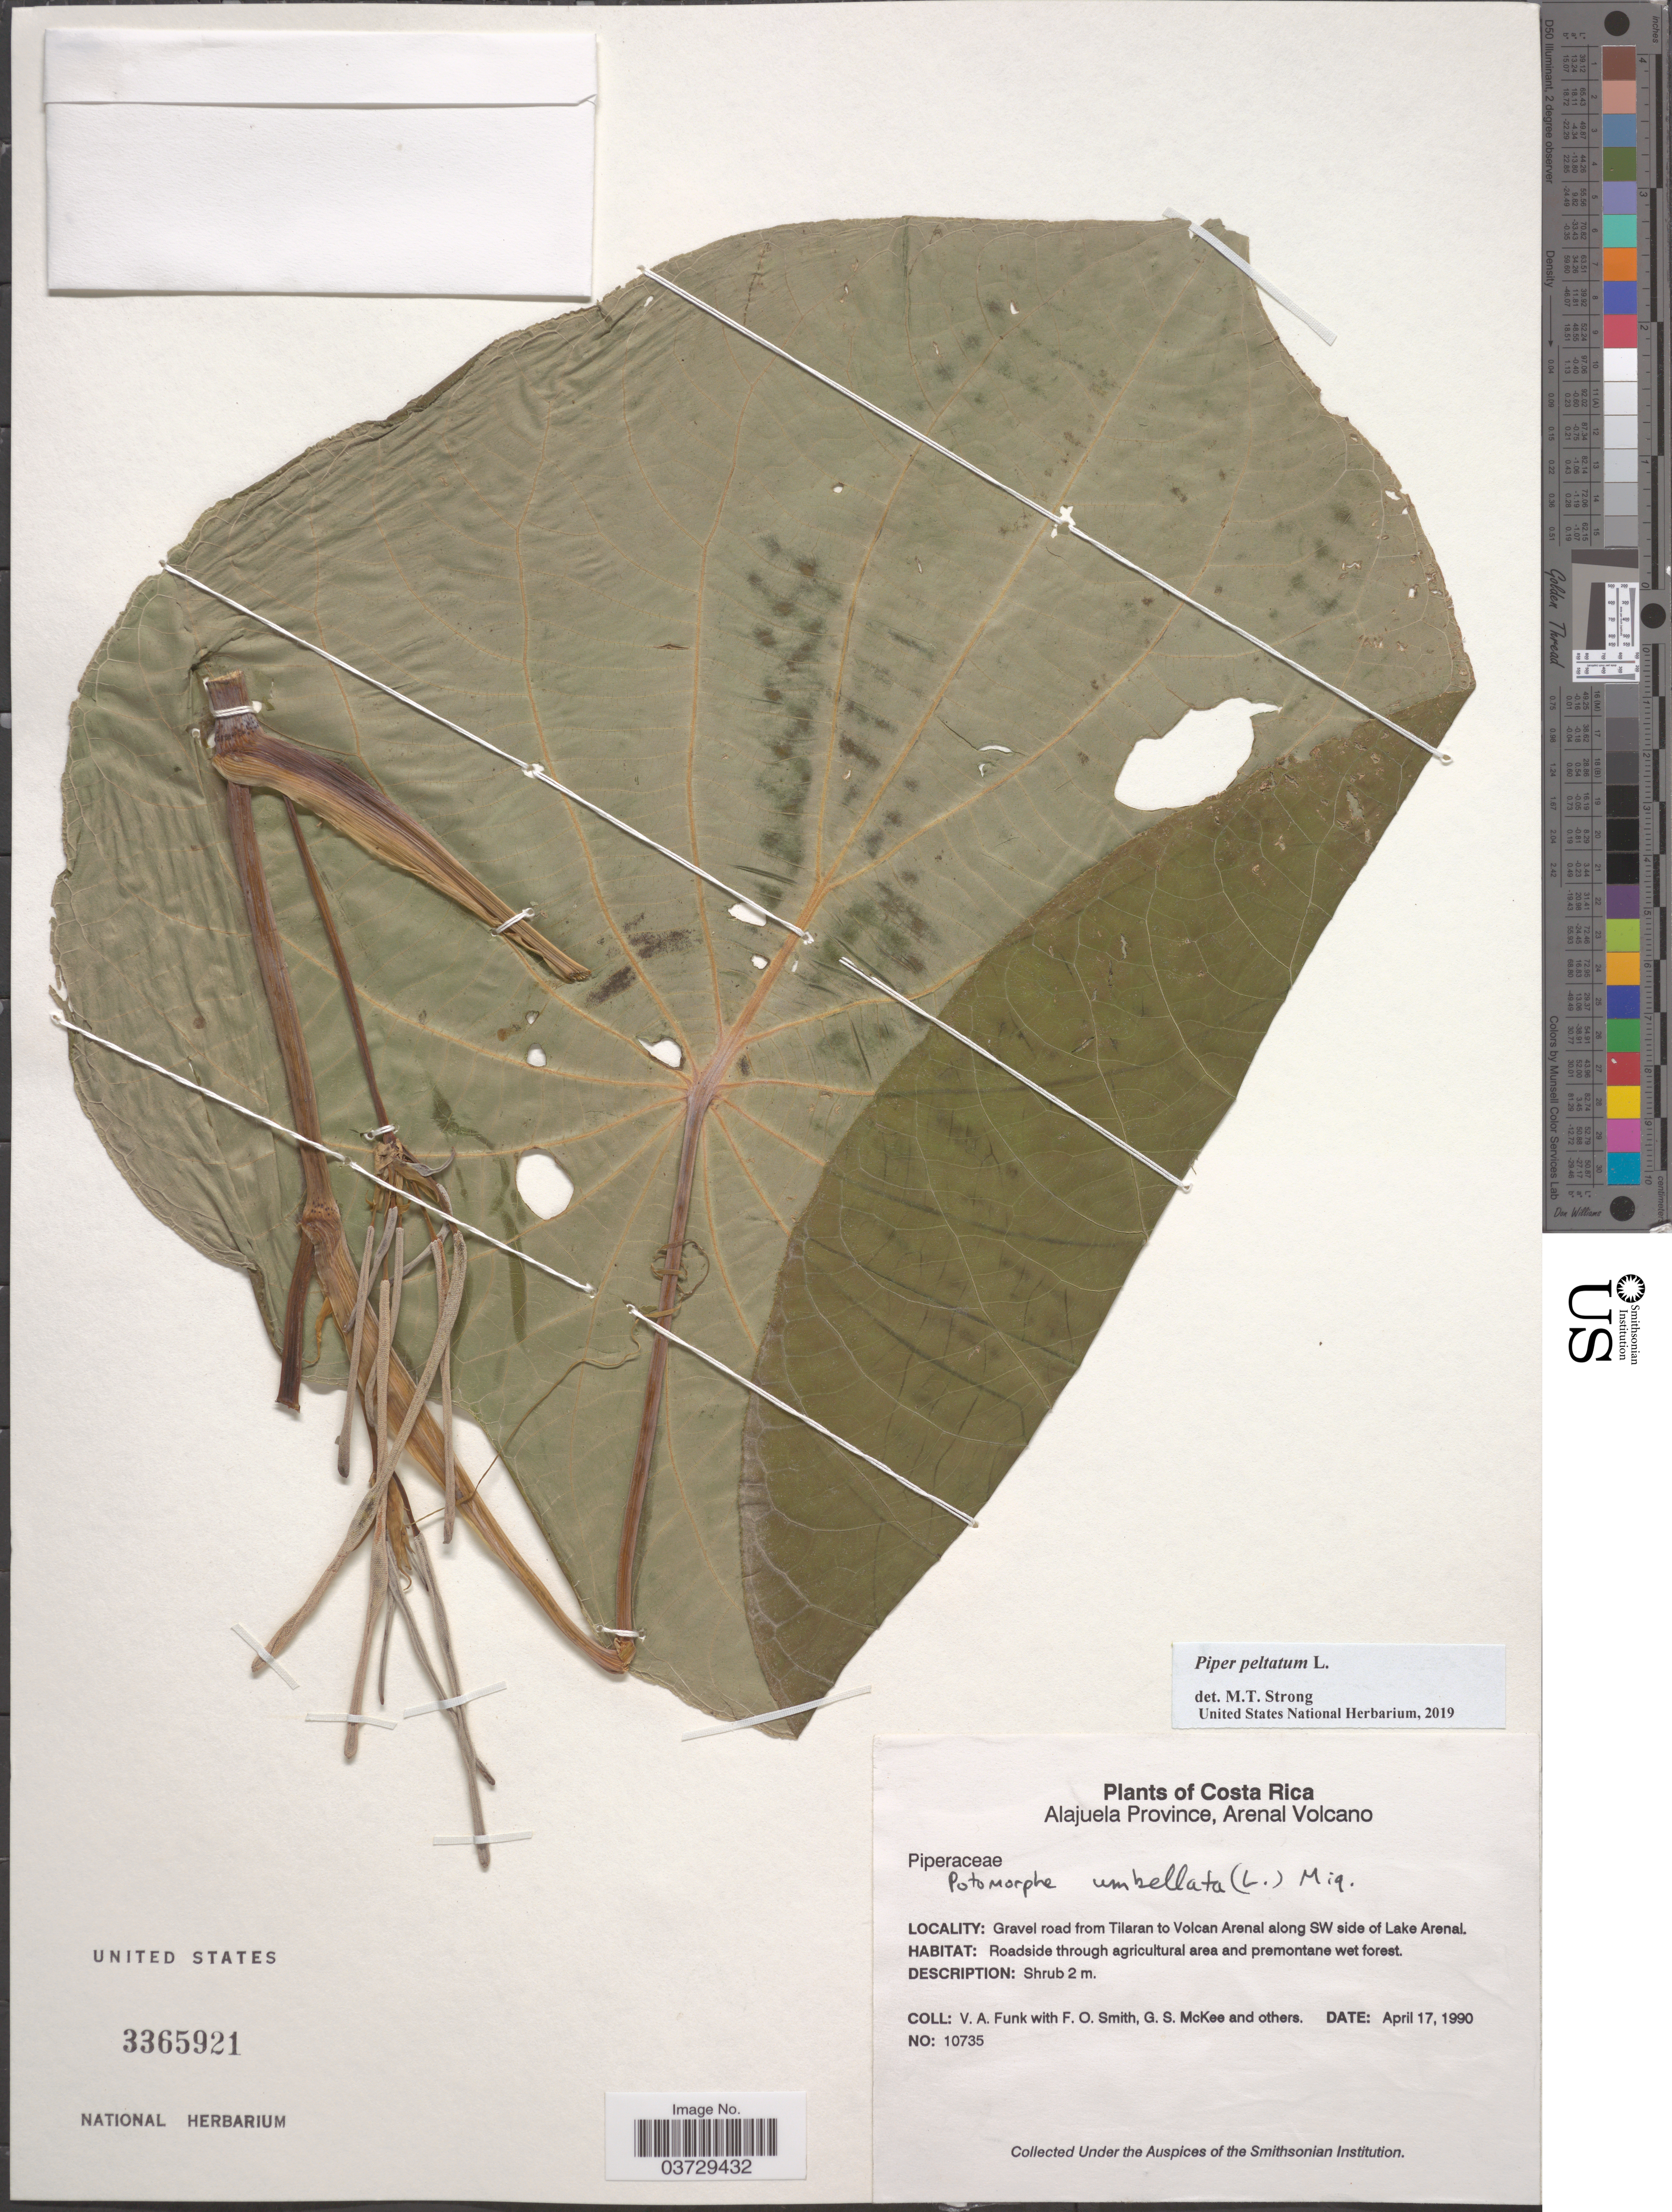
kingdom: Plantae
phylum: Tracheophyta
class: Magnoliopsida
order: Piperales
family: Piperaceae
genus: Piper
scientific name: Piper peltatum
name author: L.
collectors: V. Funk, F. Smith, G. S. McKee & et al.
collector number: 10735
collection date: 1990-04-17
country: Costa Rica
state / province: Alajuela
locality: Arenal Volcano. Gravel road from Tilaran to Volcan Arenal along SW side of Lake Arenal.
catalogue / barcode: US 3365921